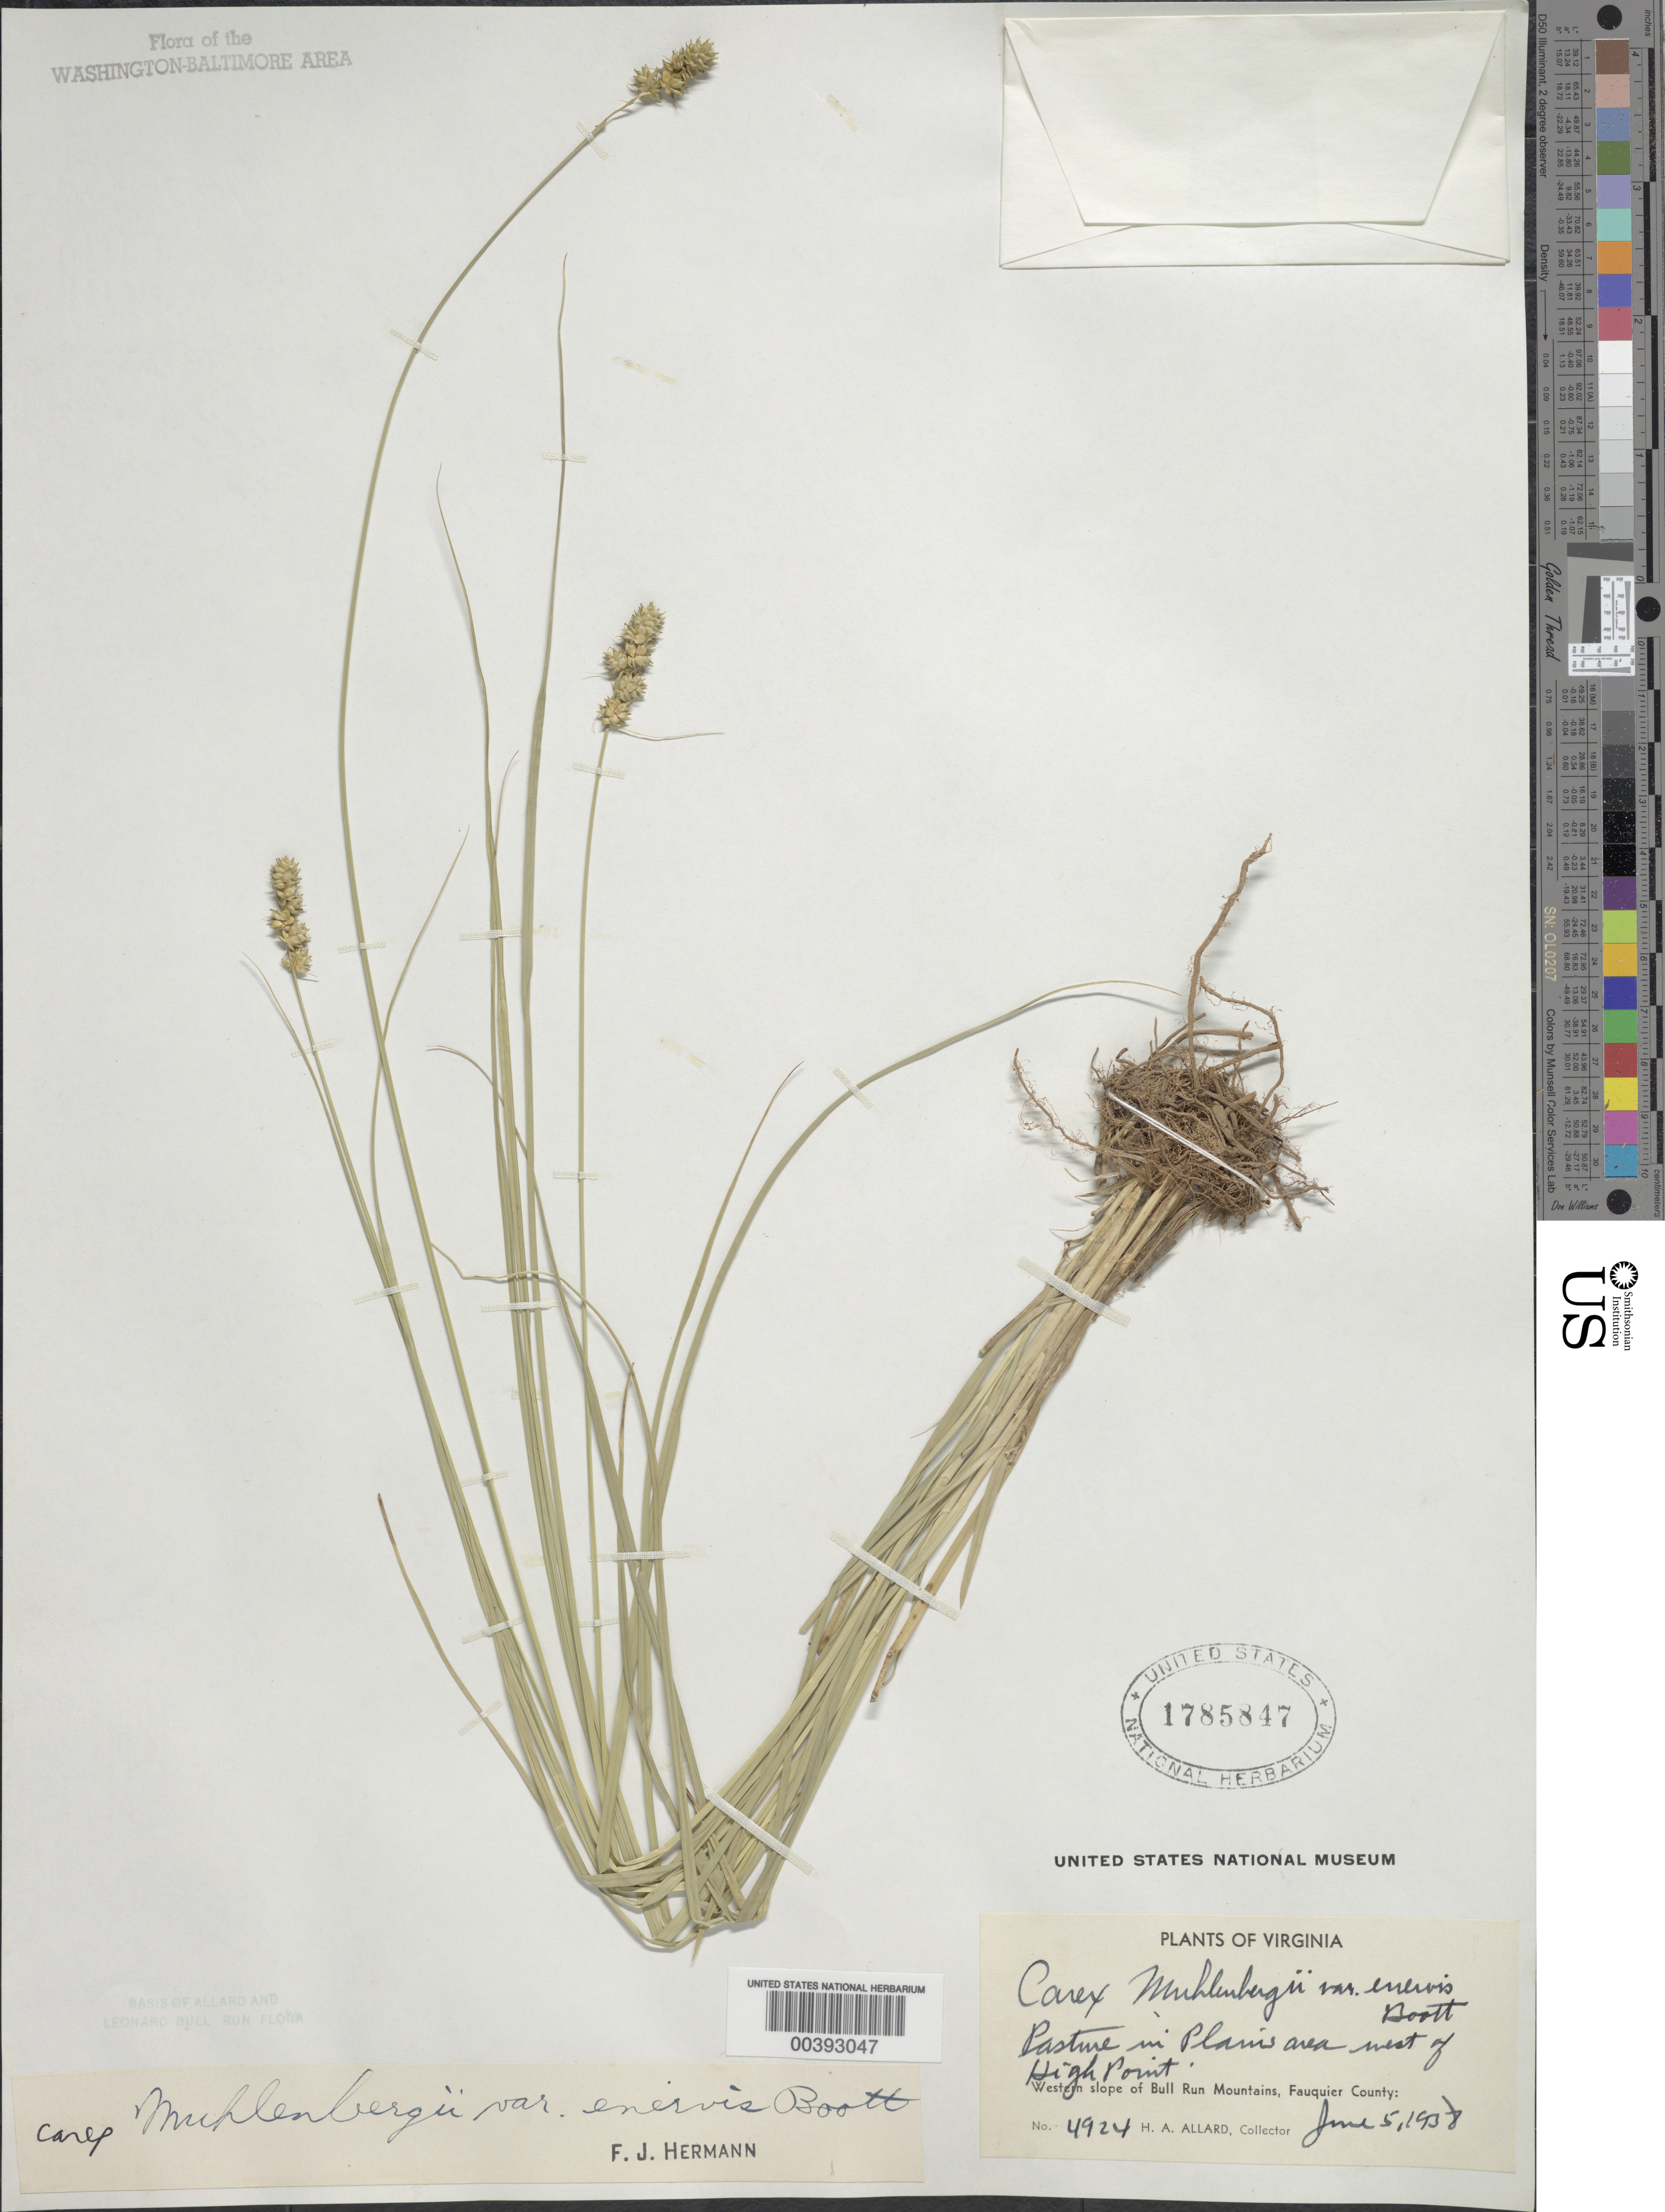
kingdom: Plantae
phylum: Tracheophyta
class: Liliopsida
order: Poales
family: Cyperaceae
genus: Carex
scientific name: Carex muehlenbergii var. enervis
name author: Boott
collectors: H. A. Allard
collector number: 4924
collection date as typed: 05 Jun 1938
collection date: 1938-06-05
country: United States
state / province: Virginia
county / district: Fauquier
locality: West of High Point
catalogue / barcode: US 1785847